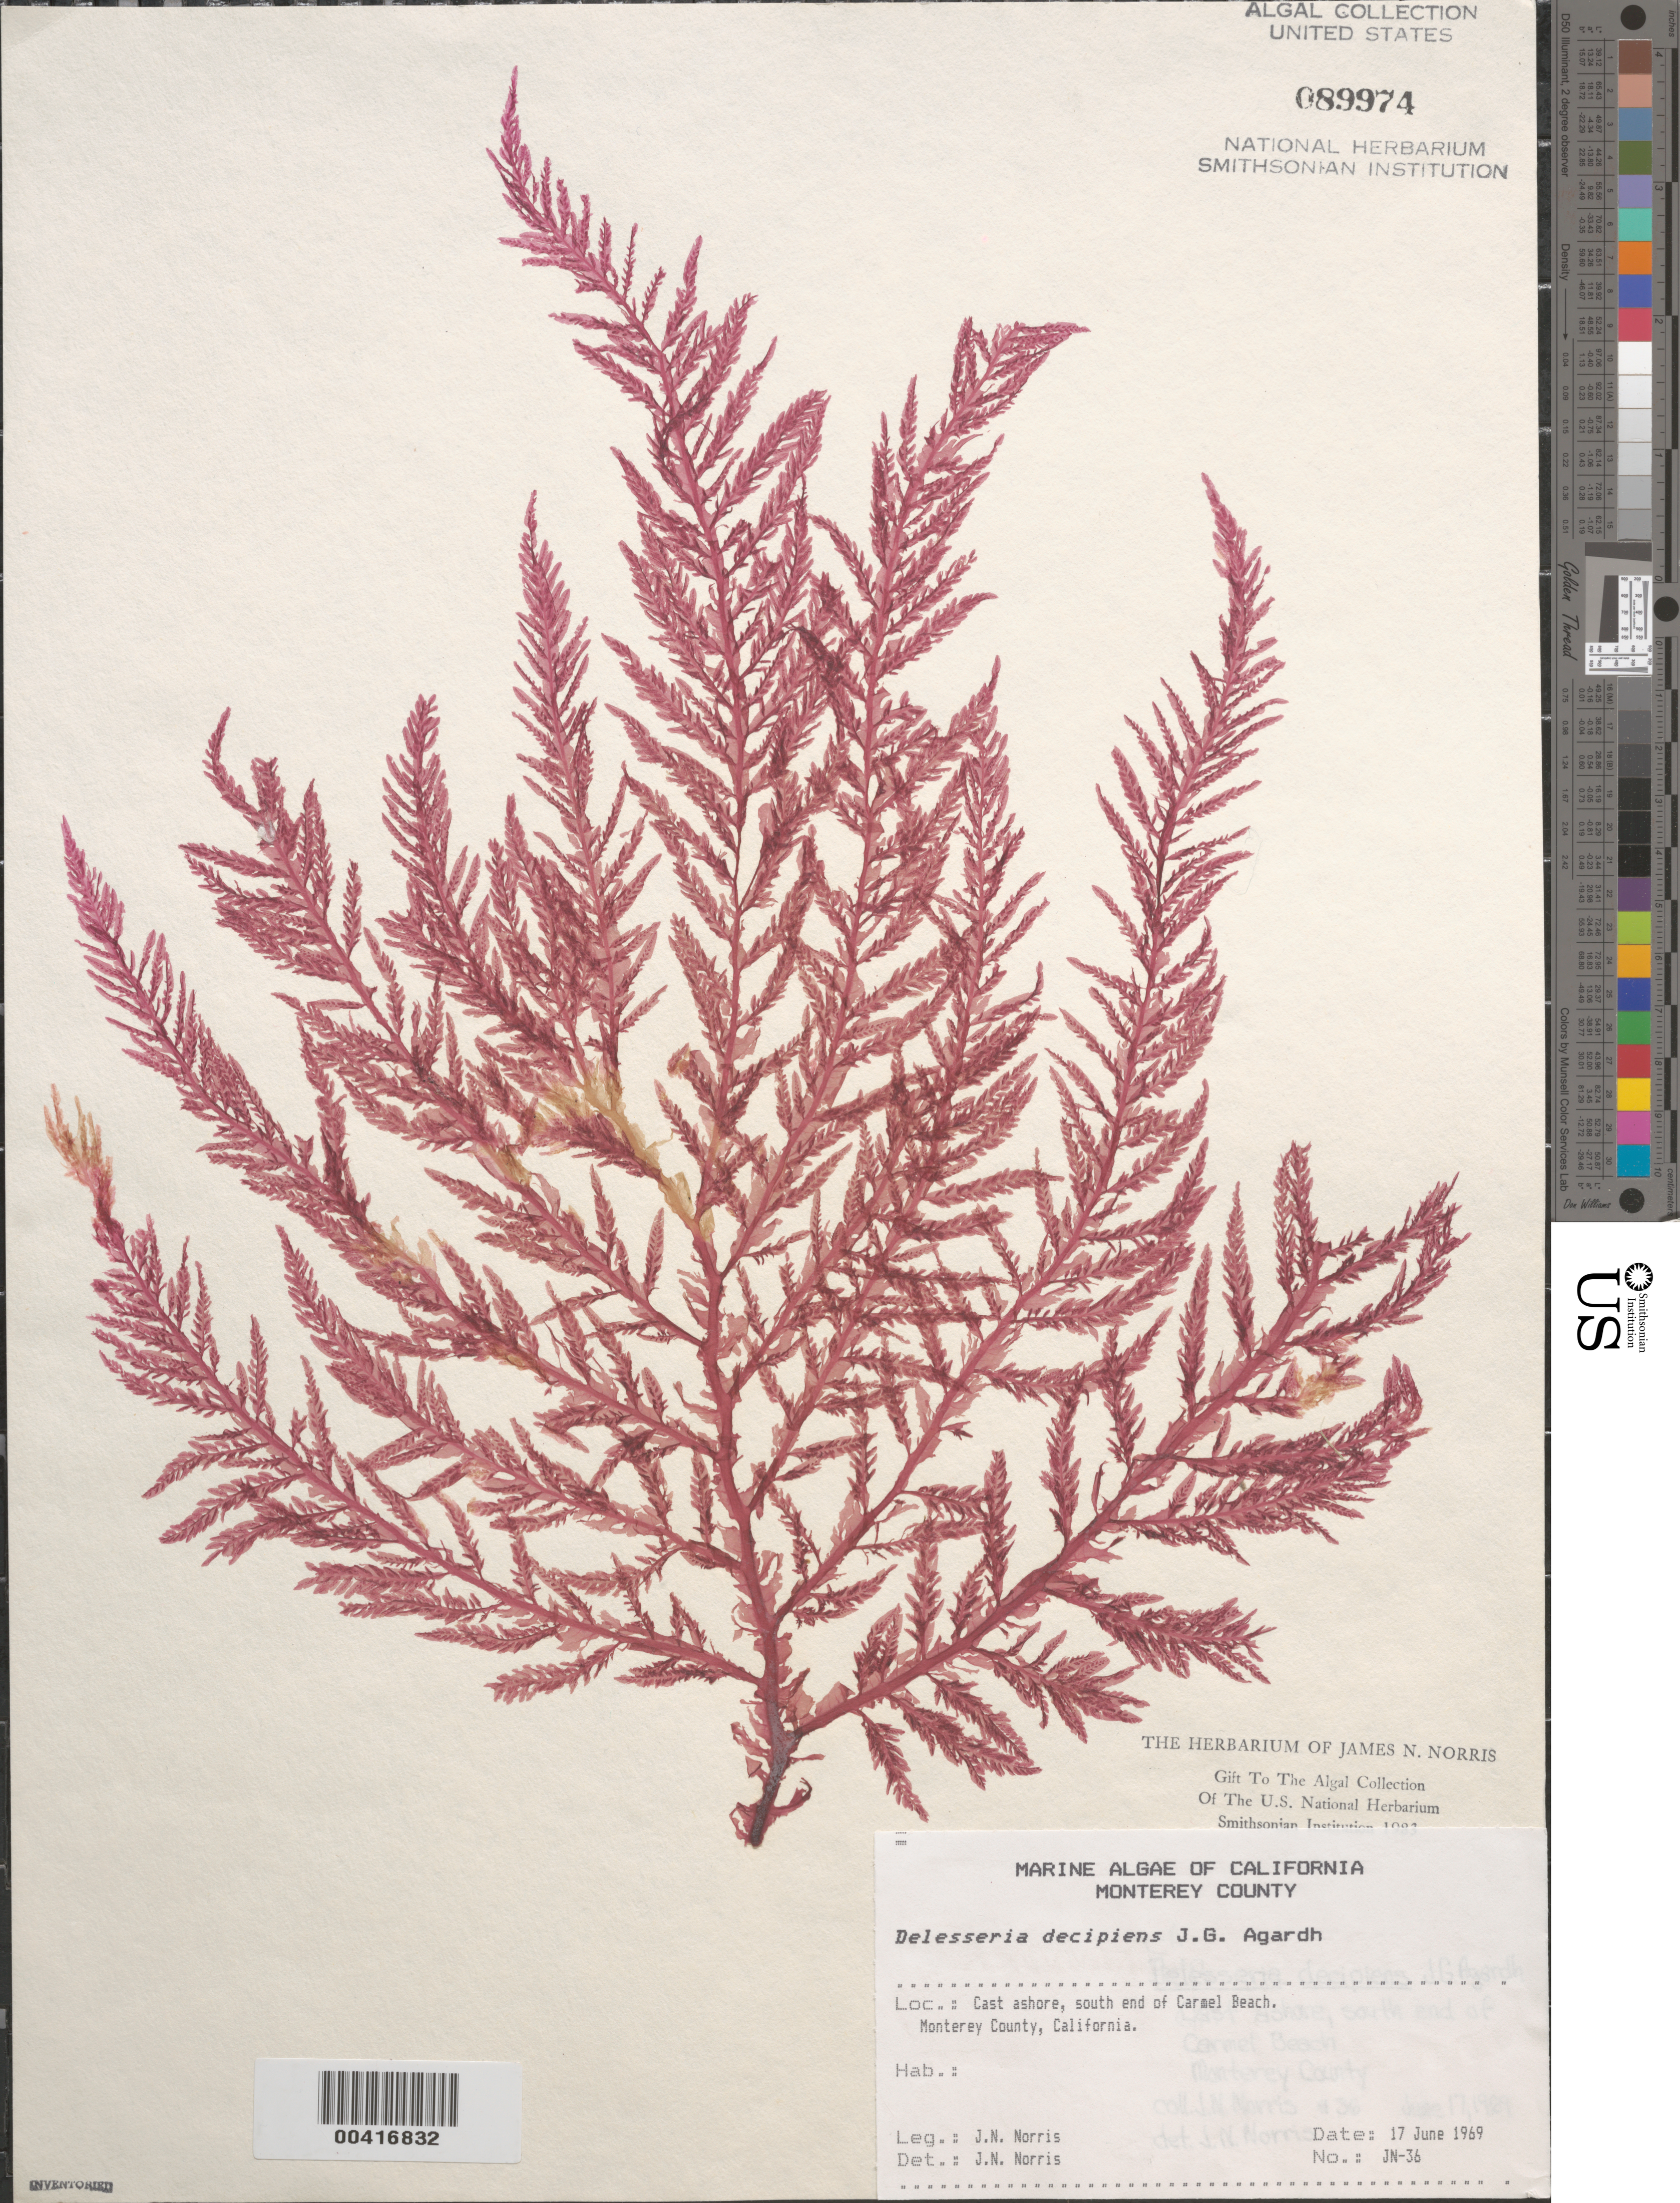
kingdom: Plantae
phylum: Rhodophyta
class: Florideophyceae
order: Ceramiales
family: Delesseriaceae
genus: Cumathamnion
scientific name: Cumathamnion decipiens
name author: (J. Agardh) M.J. Wynne & G.W. Saunders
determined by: Algae name updating Project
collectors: J. N. Norris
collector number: JN-36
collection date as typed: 17 Jun 1969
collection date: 1969-06-17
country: United States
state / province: California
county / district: Monterey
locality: Carmel Beach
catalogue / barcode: US 89974